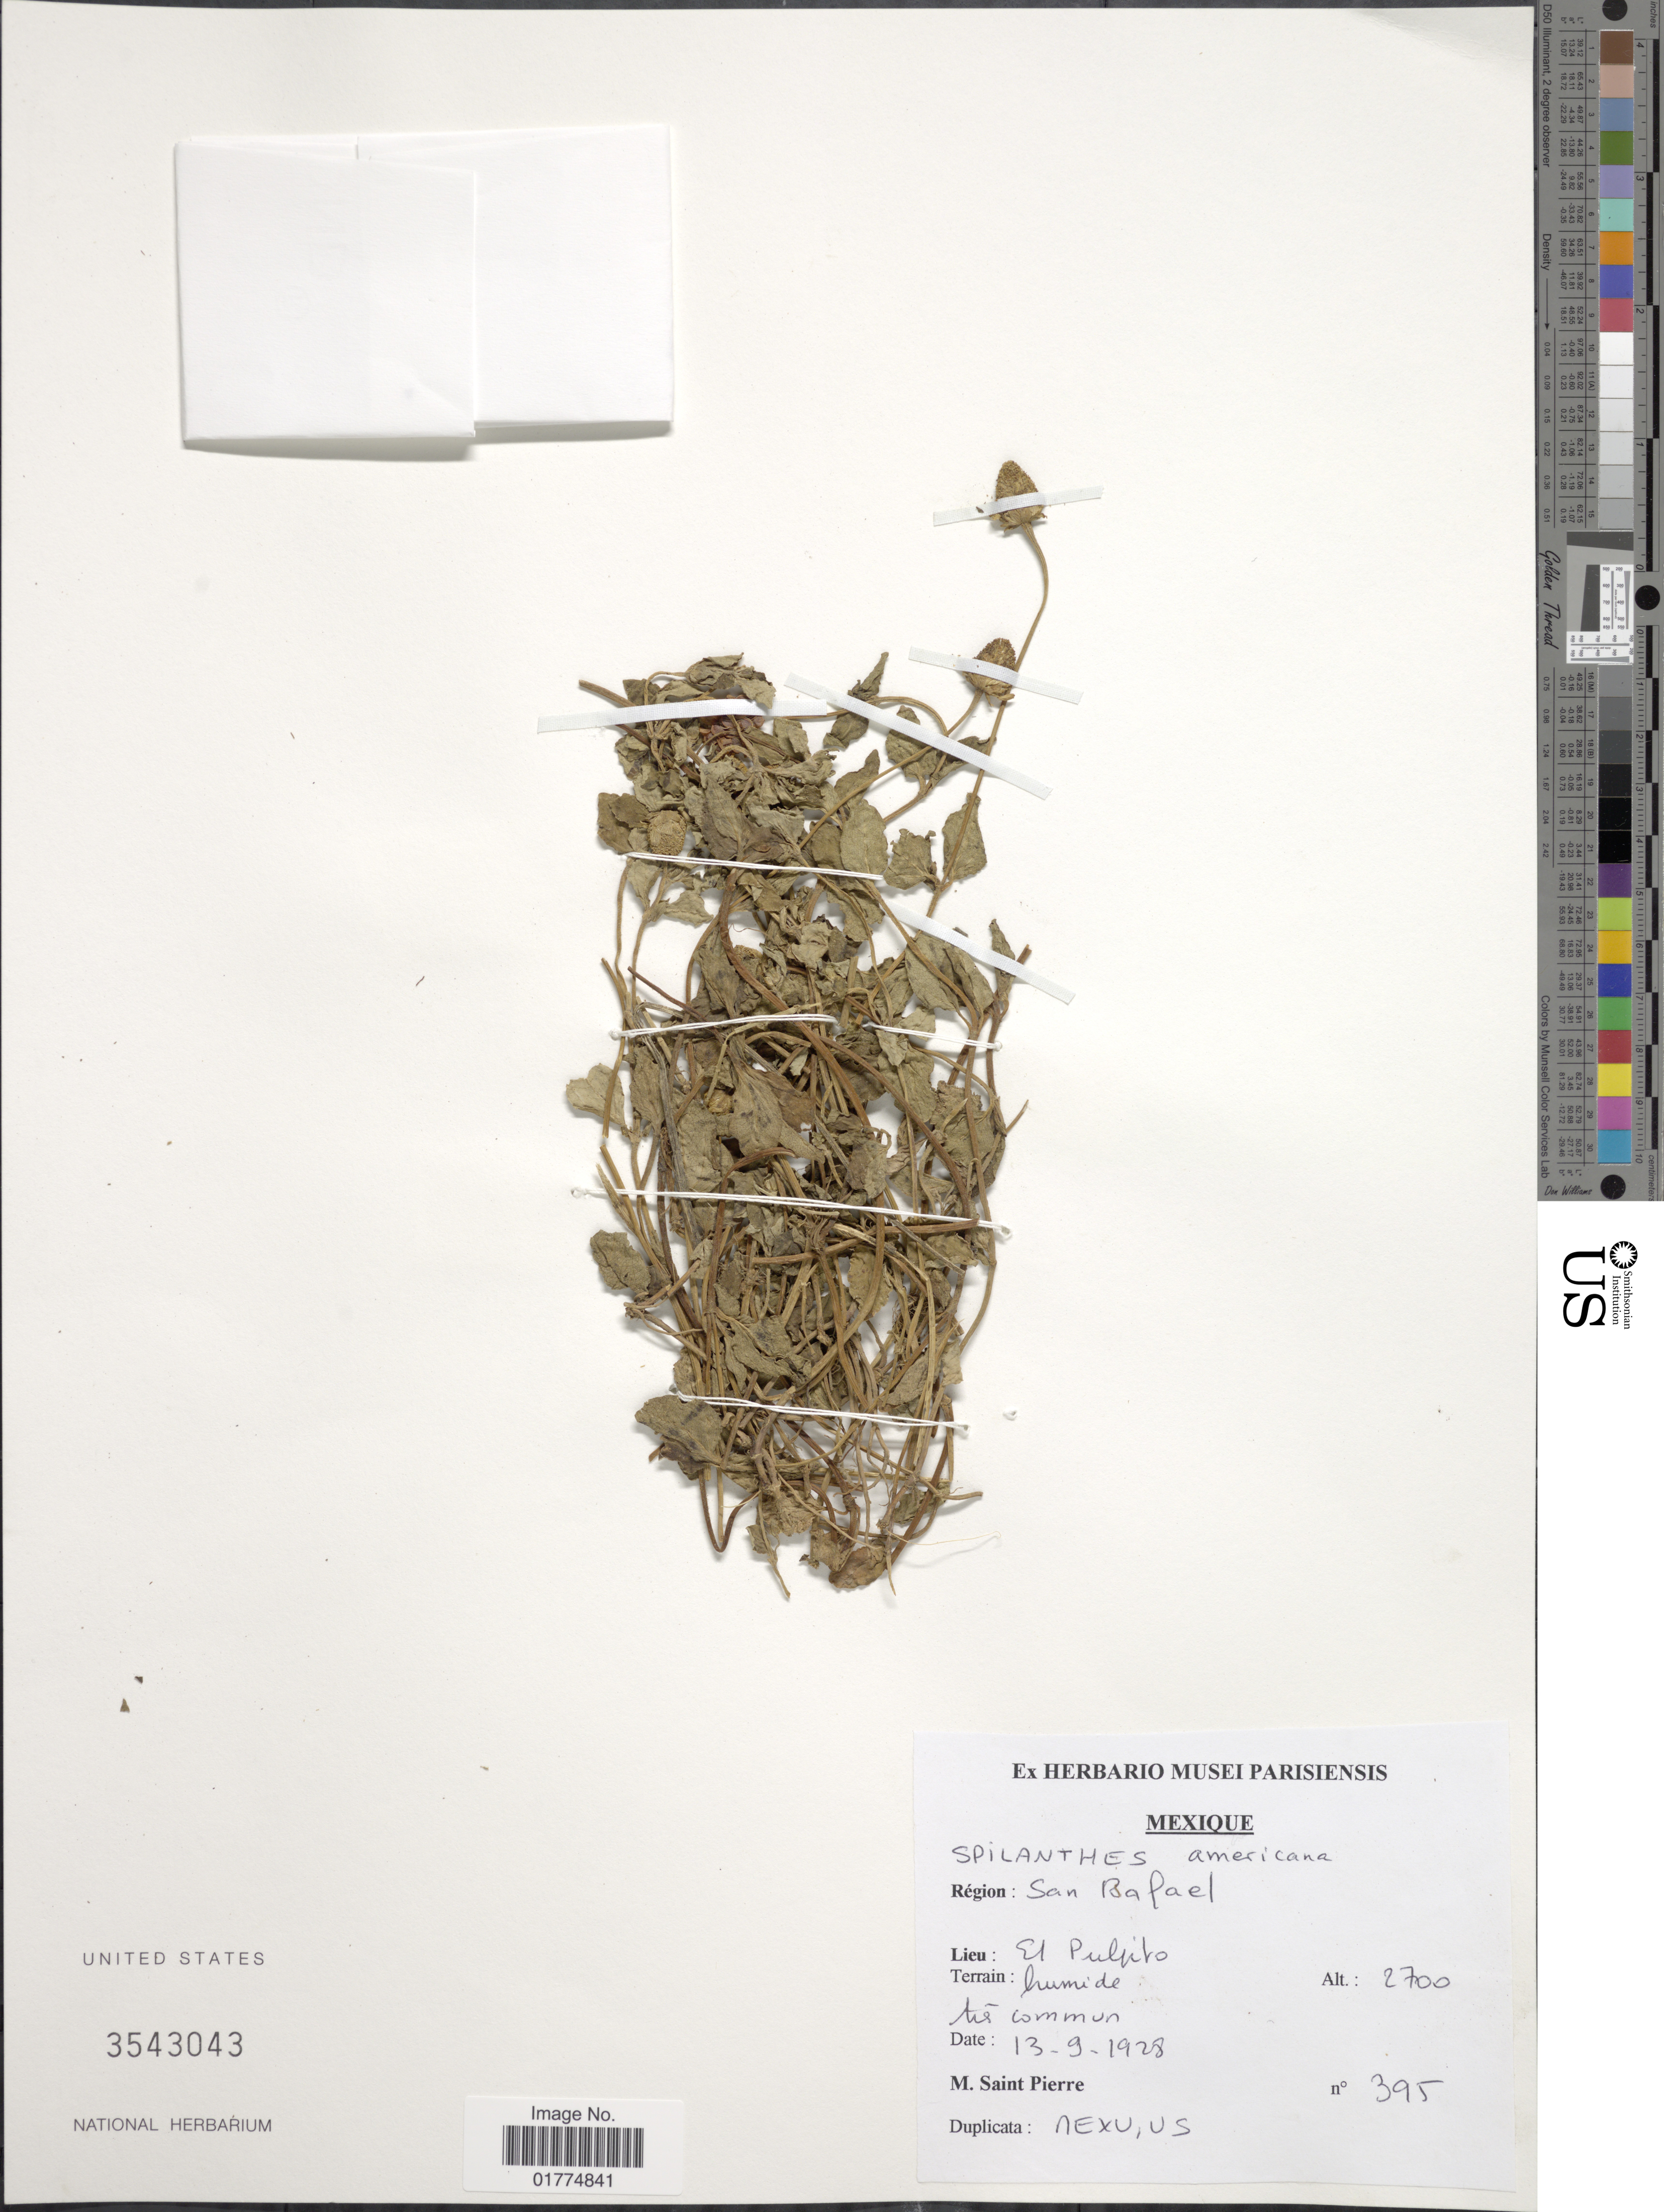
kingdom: Plantae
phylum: Tracheophyta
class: Magnoliopsida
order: Asterales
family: Asteraceae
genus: Acmella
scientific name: Acmella radicans var. radicans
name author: (Jacq.) R.K. Jansen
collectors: M. Saint-Pierre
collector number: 395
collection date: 1928-09-13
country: Mexico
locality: Région: San Rafiel. El Pulpito. Humide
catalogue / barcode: US 3543043